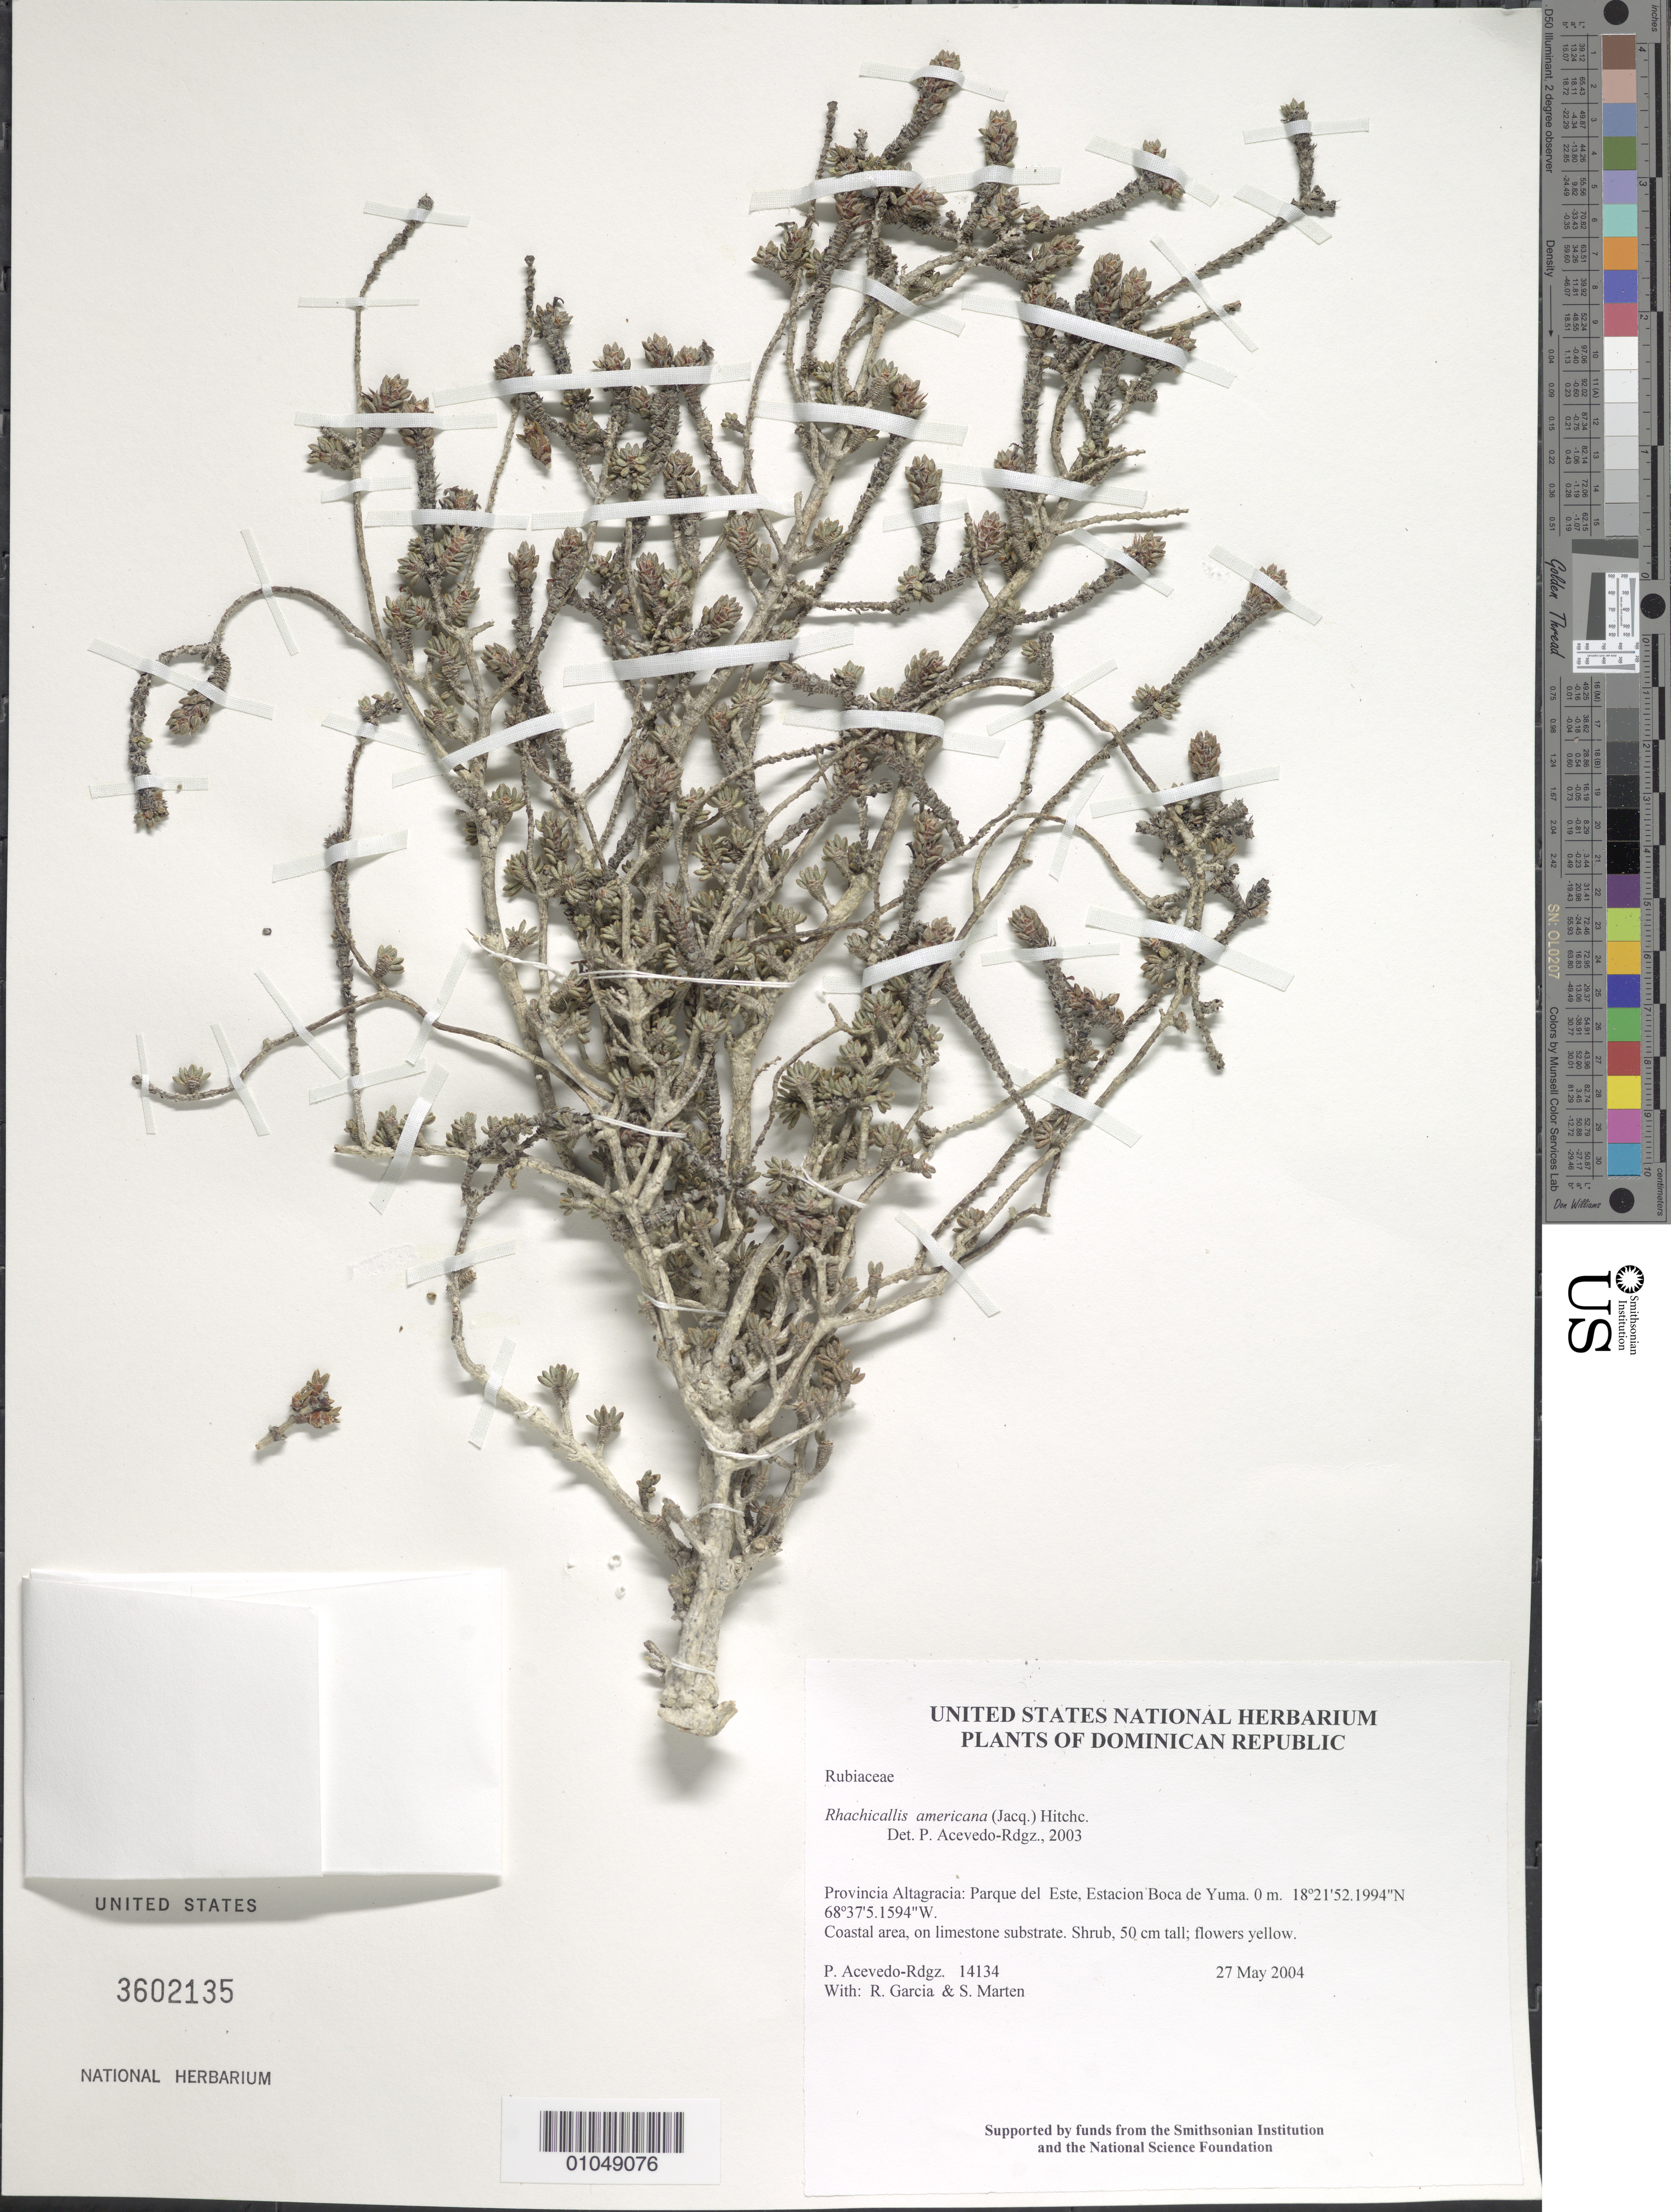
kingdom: Plantae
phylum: Tracheophyta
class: Magnoliopsida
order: Gentianales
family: Rubiaceae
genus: Rachicallis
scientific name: Rachicallis americana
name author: (Jacq.) Hitchc.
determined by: Acevedo-Rodríguez, P., (BOT), Smithsonian Institution - National Museum of Natural History (UNITED STATES)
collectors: P. Acevedo-Rodr., R. G. García & S. Marten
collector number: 14134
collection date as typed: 27 May 2004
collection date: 2004-05-27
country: Dominican Republic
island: Hispaniola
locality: Provincia Altagracia: Parque del Este, Estacion Boca de Yuma.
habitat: Coastal area, on limestone substrate.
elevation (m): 0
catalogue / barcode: US 3602135